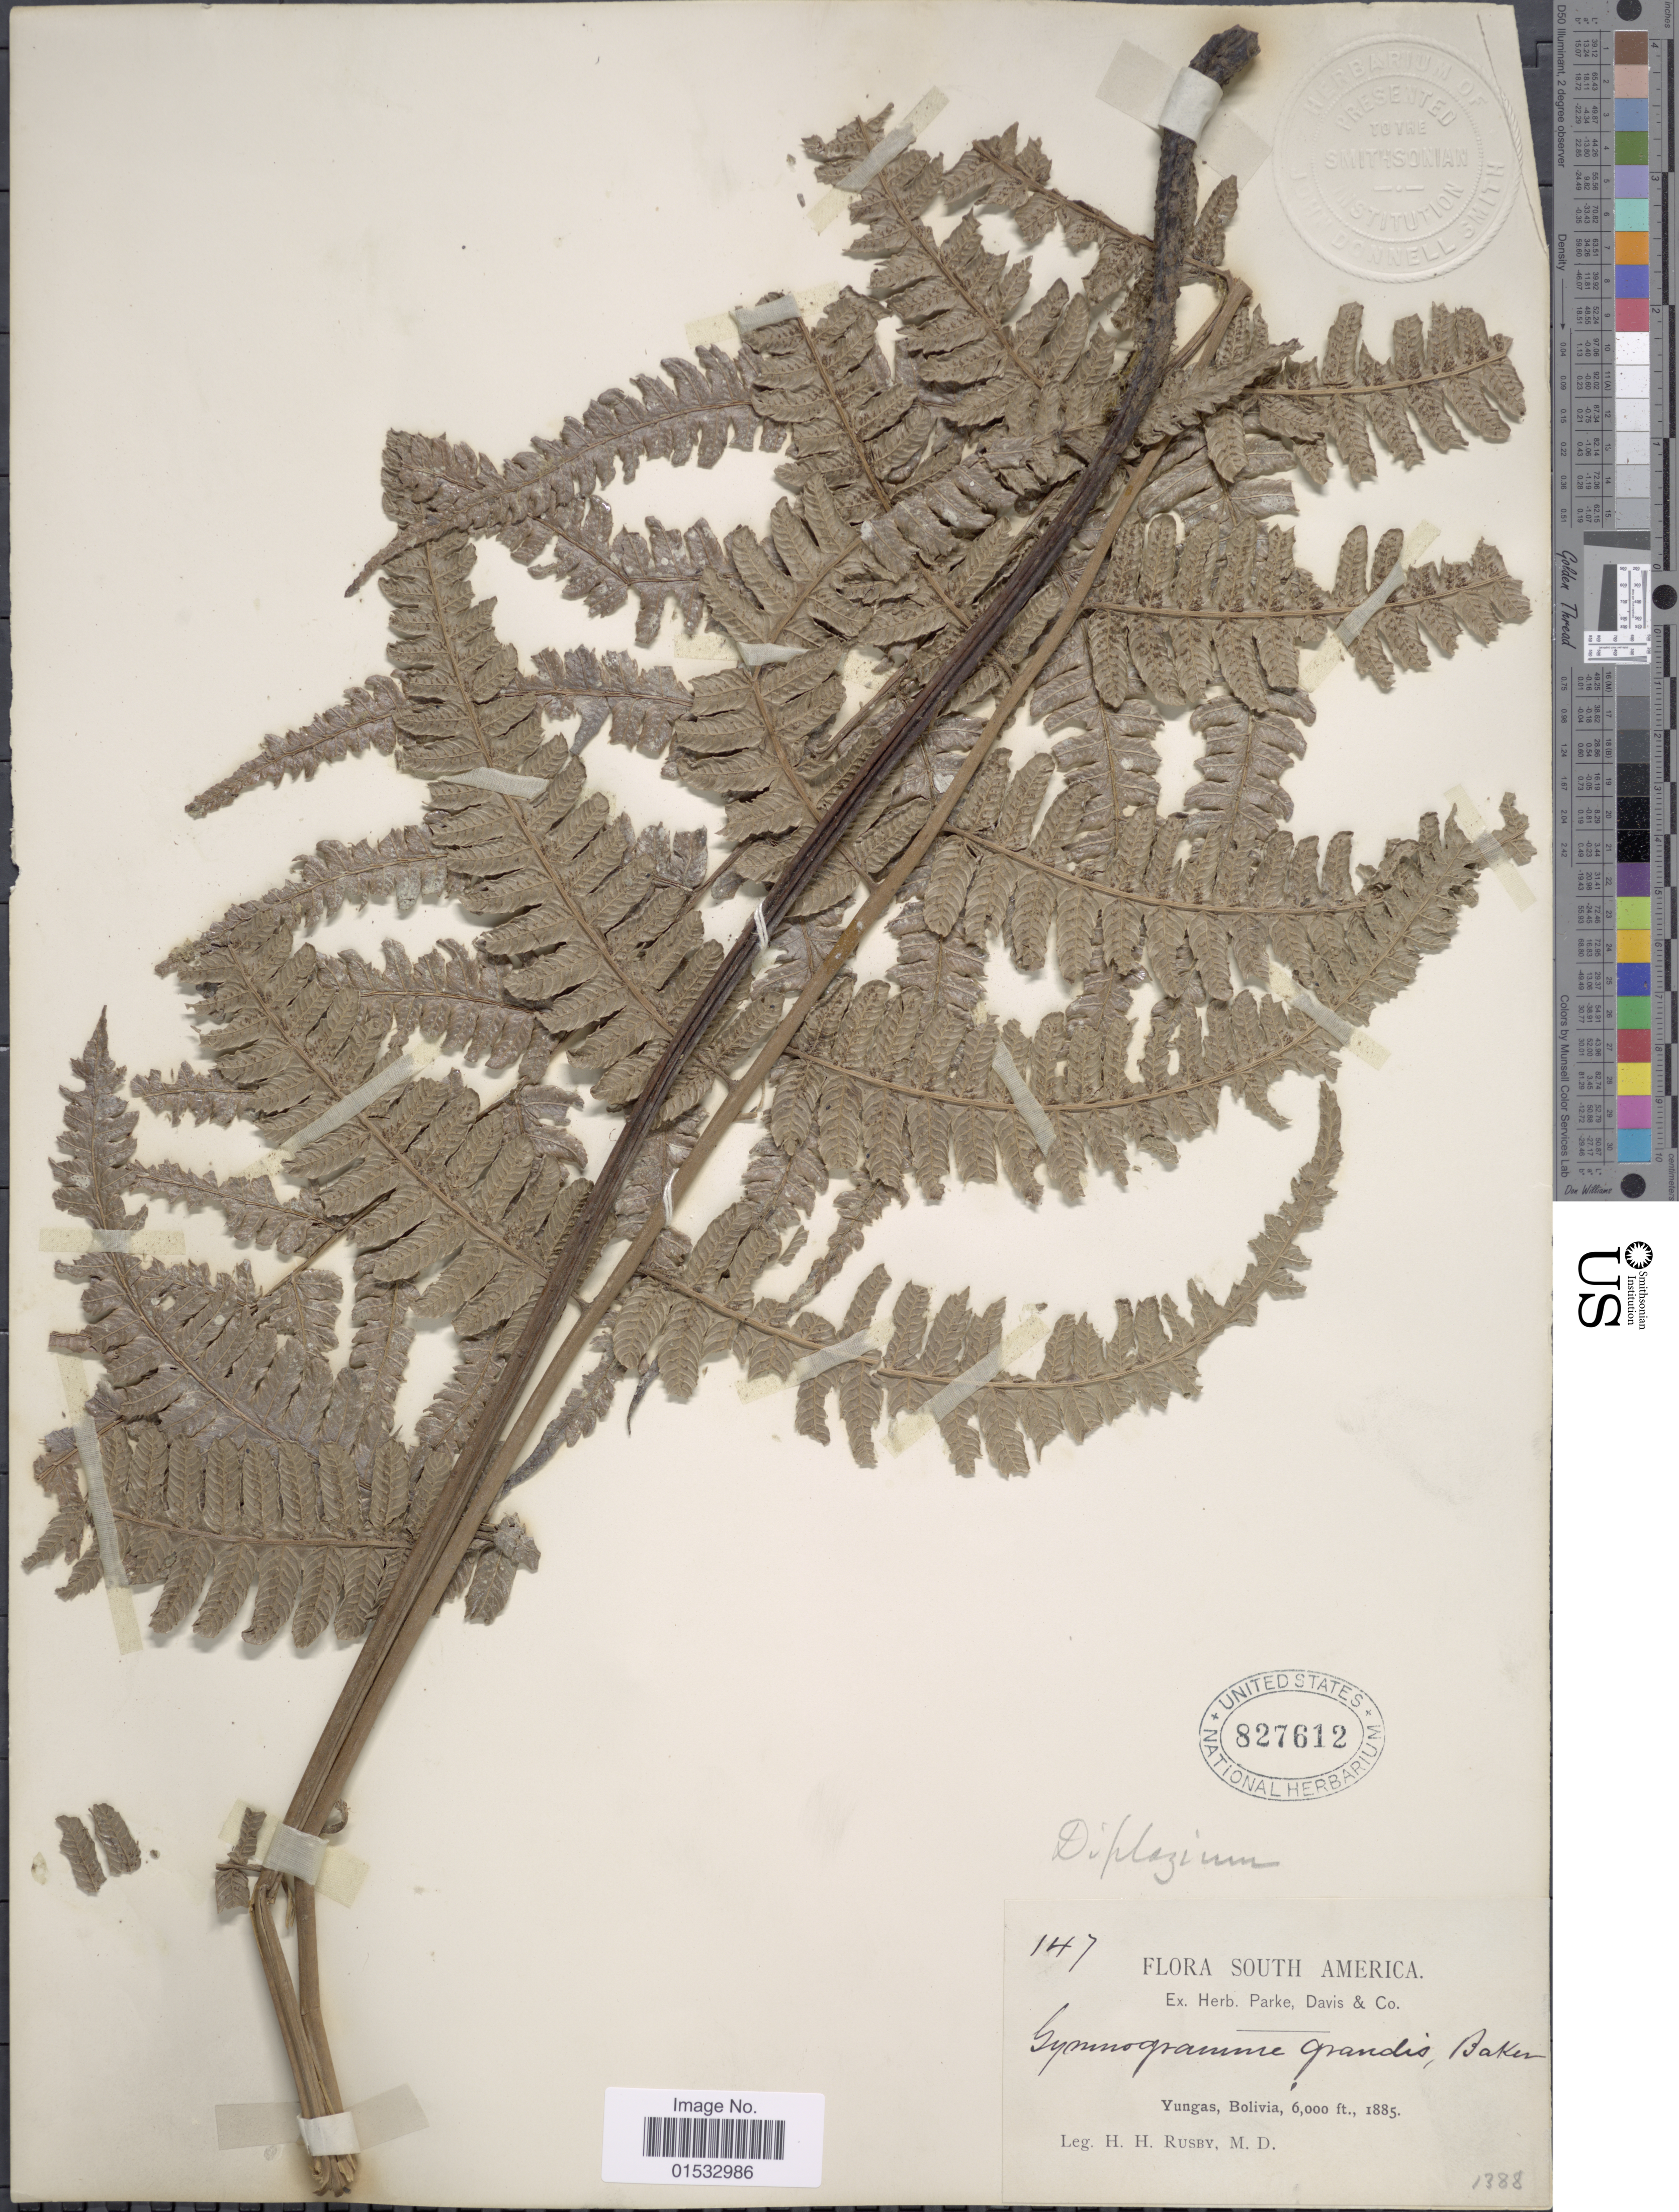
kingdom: Plantae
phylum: Tracheophyta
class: Polypodiopsida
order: Polypodiales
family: Athyriaceae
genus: Diplazium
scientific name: Diplazium lindbergii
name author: (Mett.) Christ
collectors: H. H. Rusby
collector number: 147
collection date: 1885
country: Bolivia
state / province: La Paz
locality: Yungas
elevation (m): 1829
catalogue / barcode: US 827612